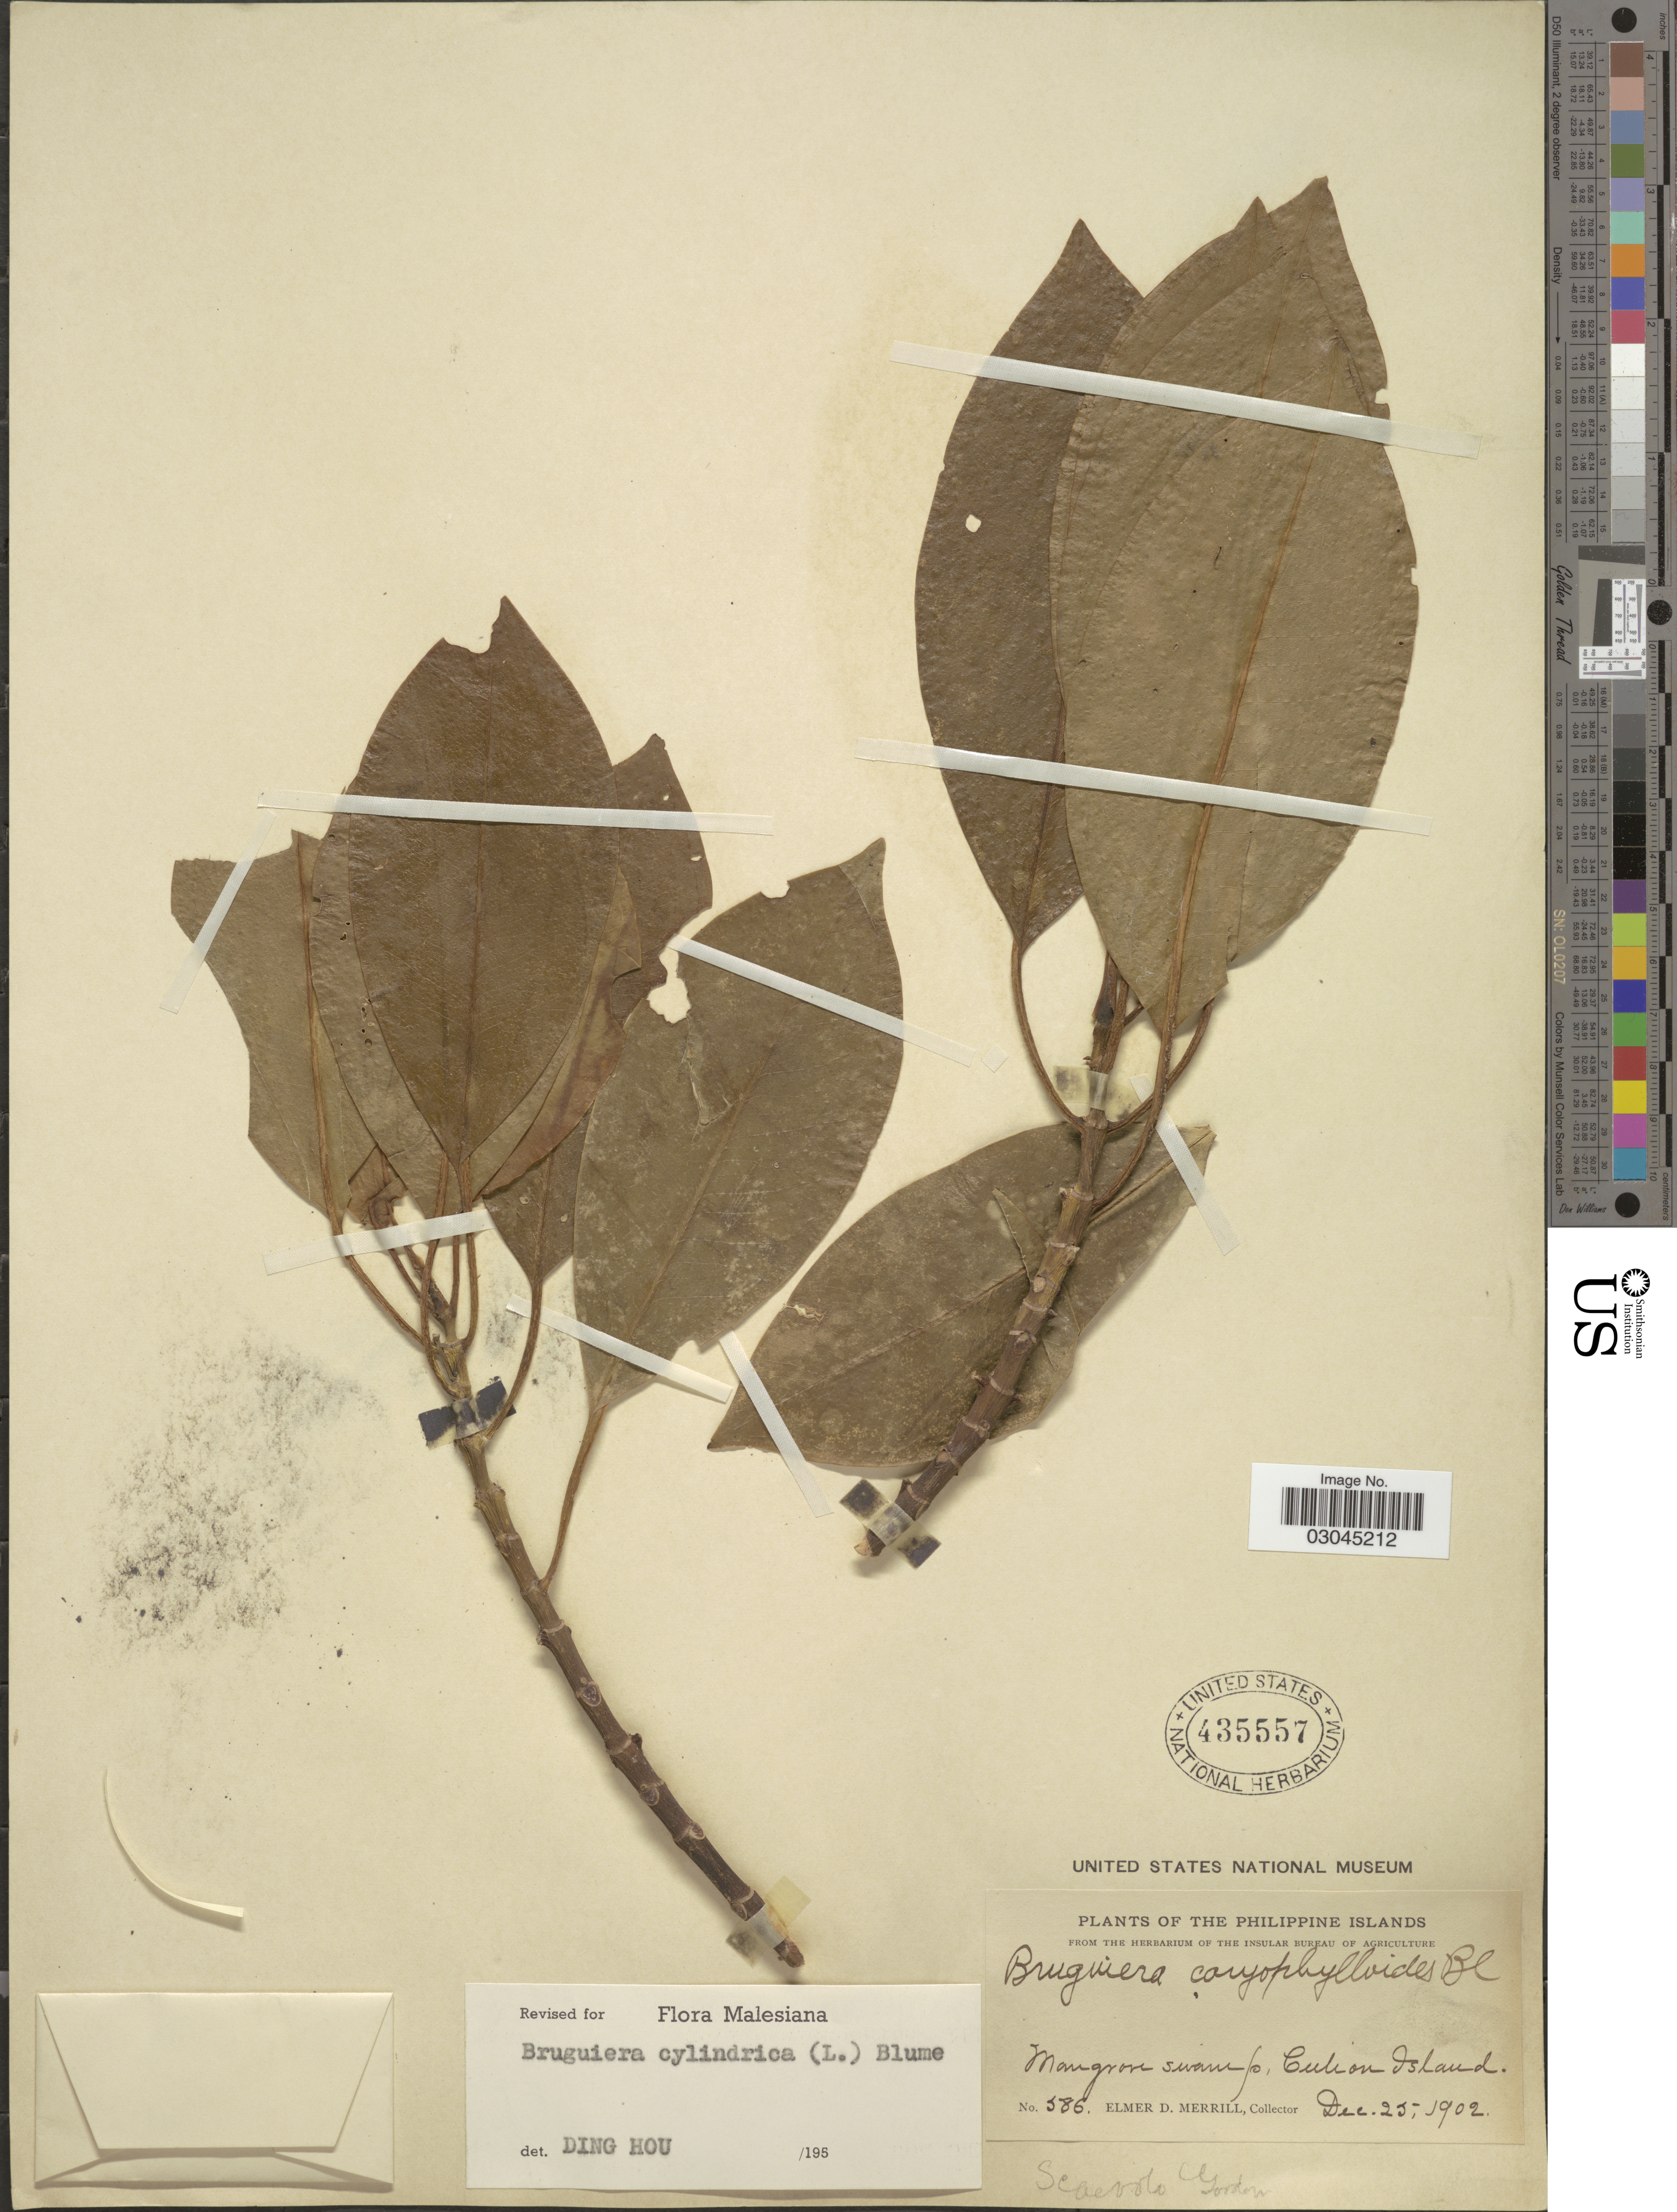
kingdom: Plantae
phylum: Tracheophyta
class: Magnoliopsida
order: Malpighiales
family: Rhizophoraceae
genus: Bruguiera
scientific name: Bruguiera cylindrica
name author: (L.) Blume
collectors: E. D. Merrill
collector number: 586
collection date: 1902-12-25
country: Philippines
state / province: Mimaropa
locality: Mangrove swamp, Culion Island.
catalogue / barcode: US 435557